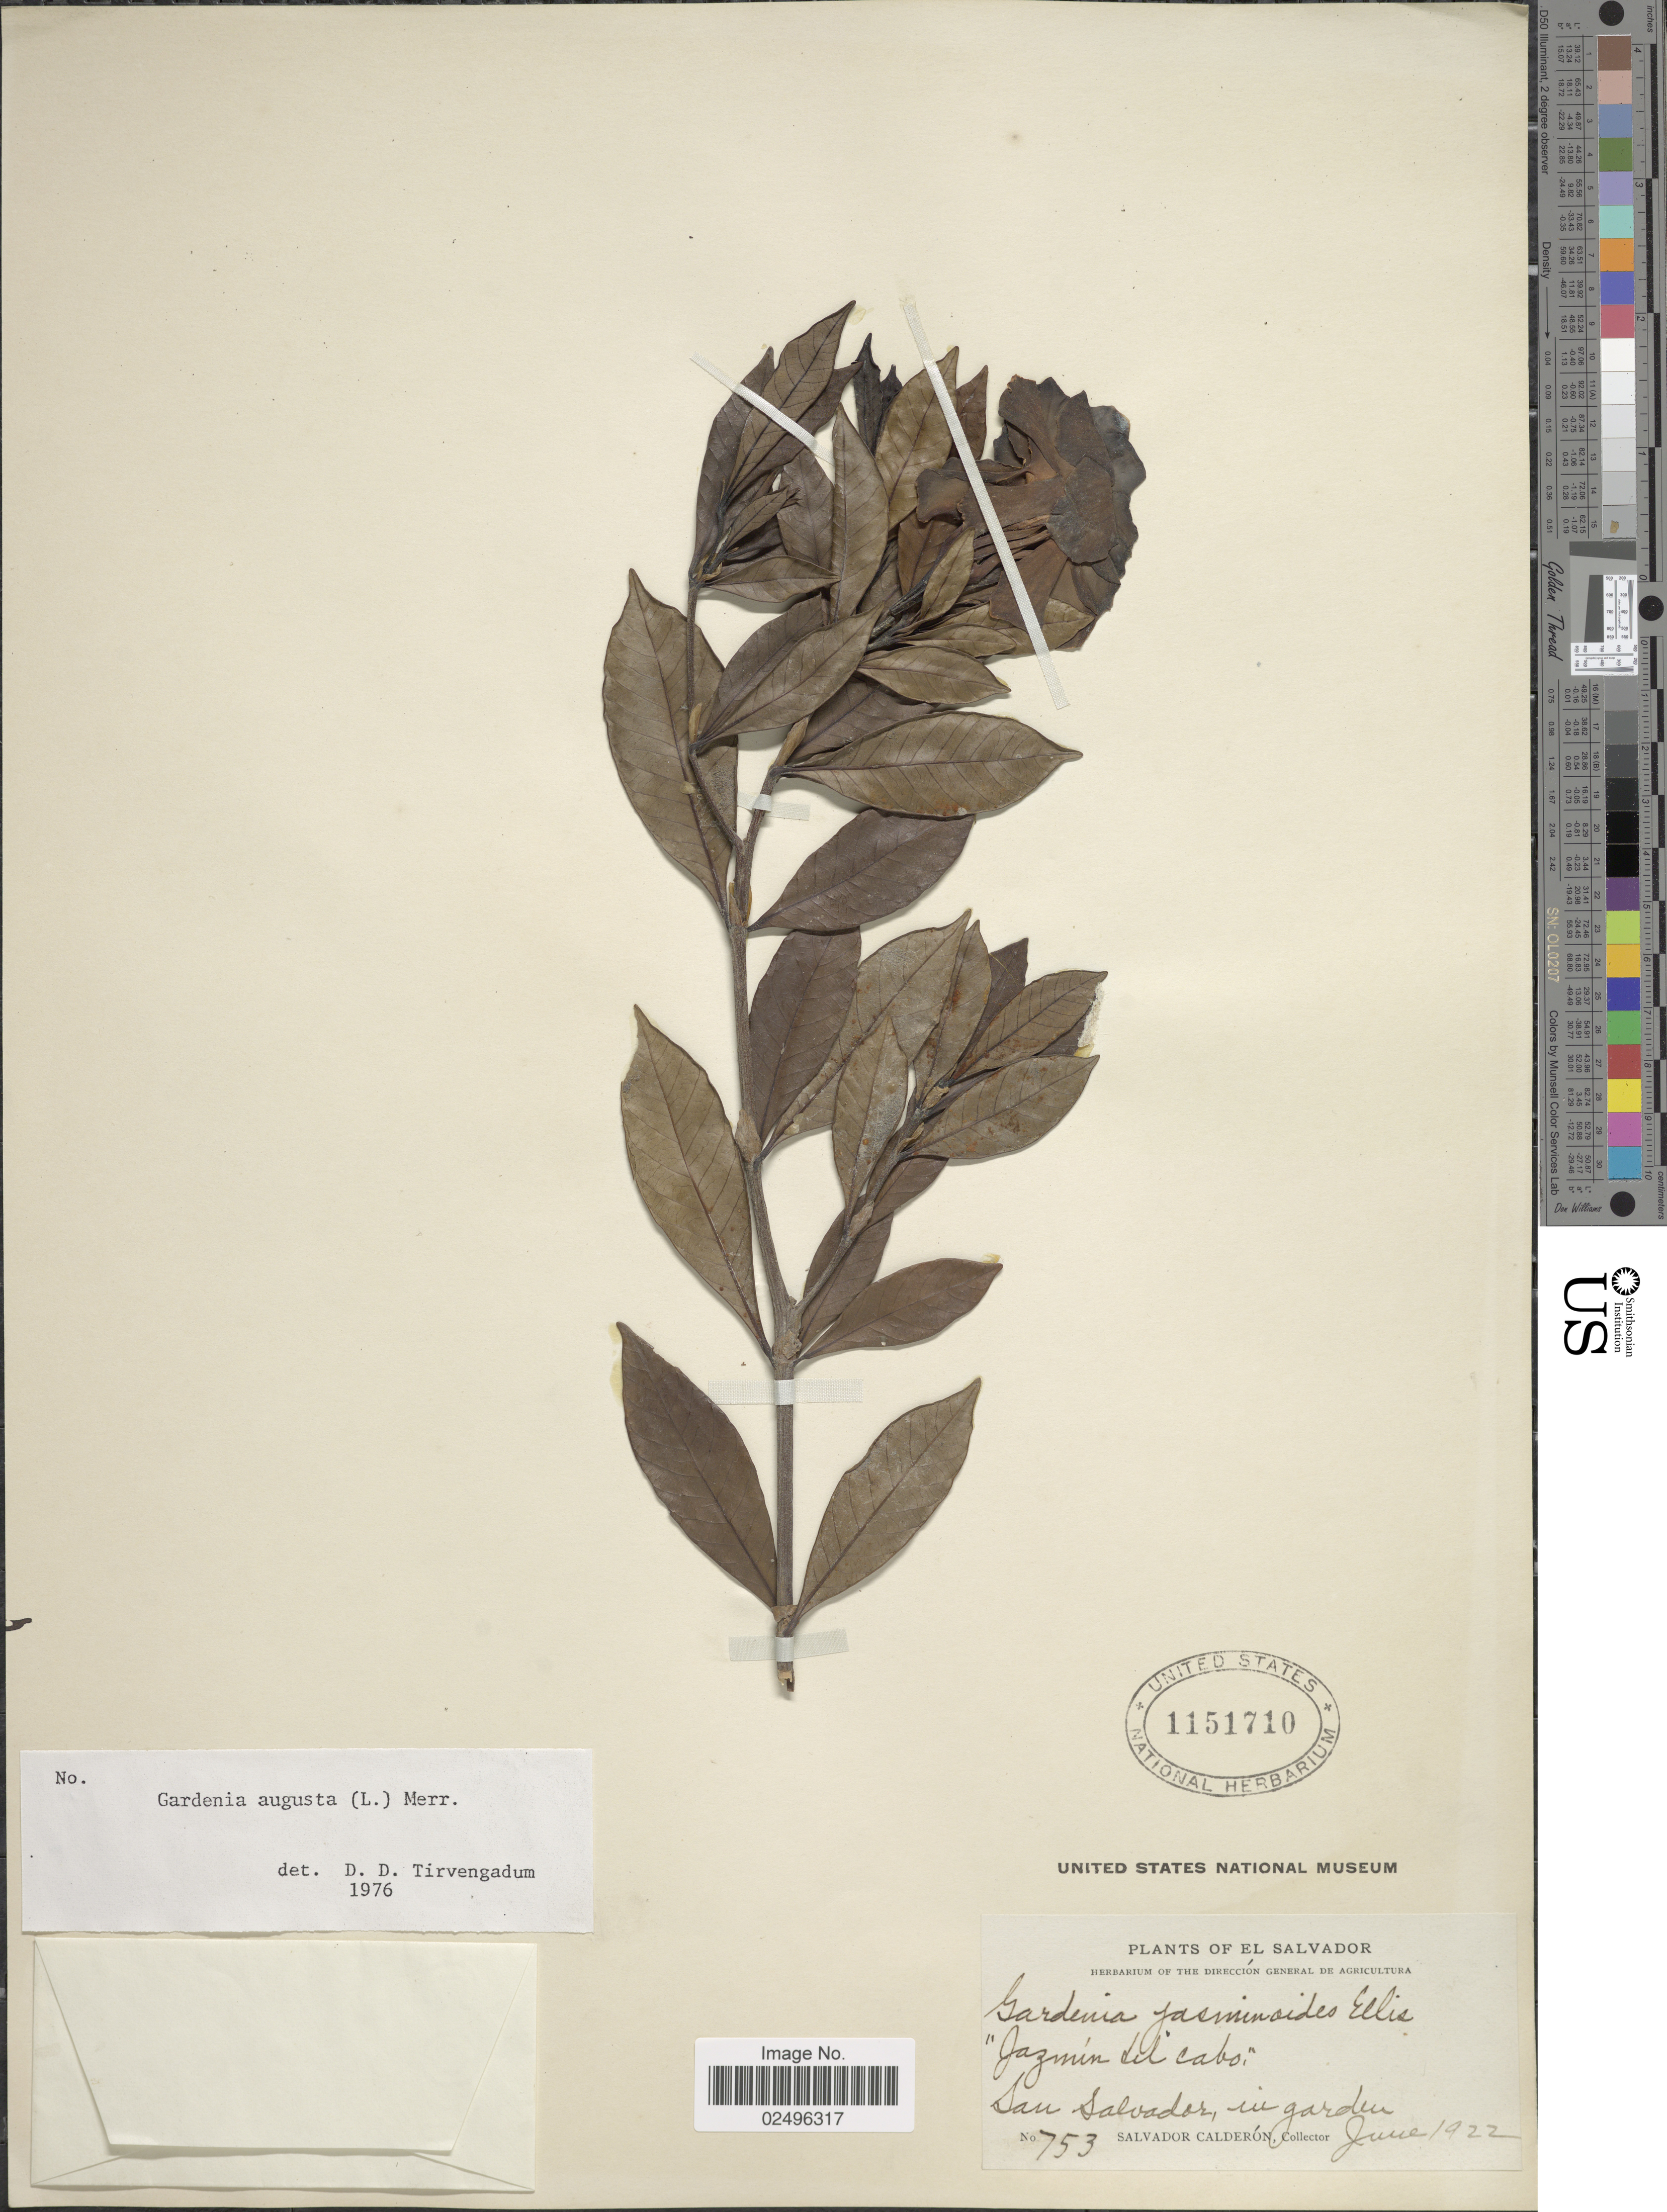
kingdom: Plantae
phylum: Tracheophyta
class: Magnoliopsida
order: Gentianales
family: Rubiaceae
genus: Gardenia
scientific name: Gardenia augusta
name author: (L.) Merr.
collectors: S. Calderón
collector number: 753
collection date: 1922-06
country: El Salvador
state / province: San Salvador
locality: In garden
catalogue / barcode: US 1151710